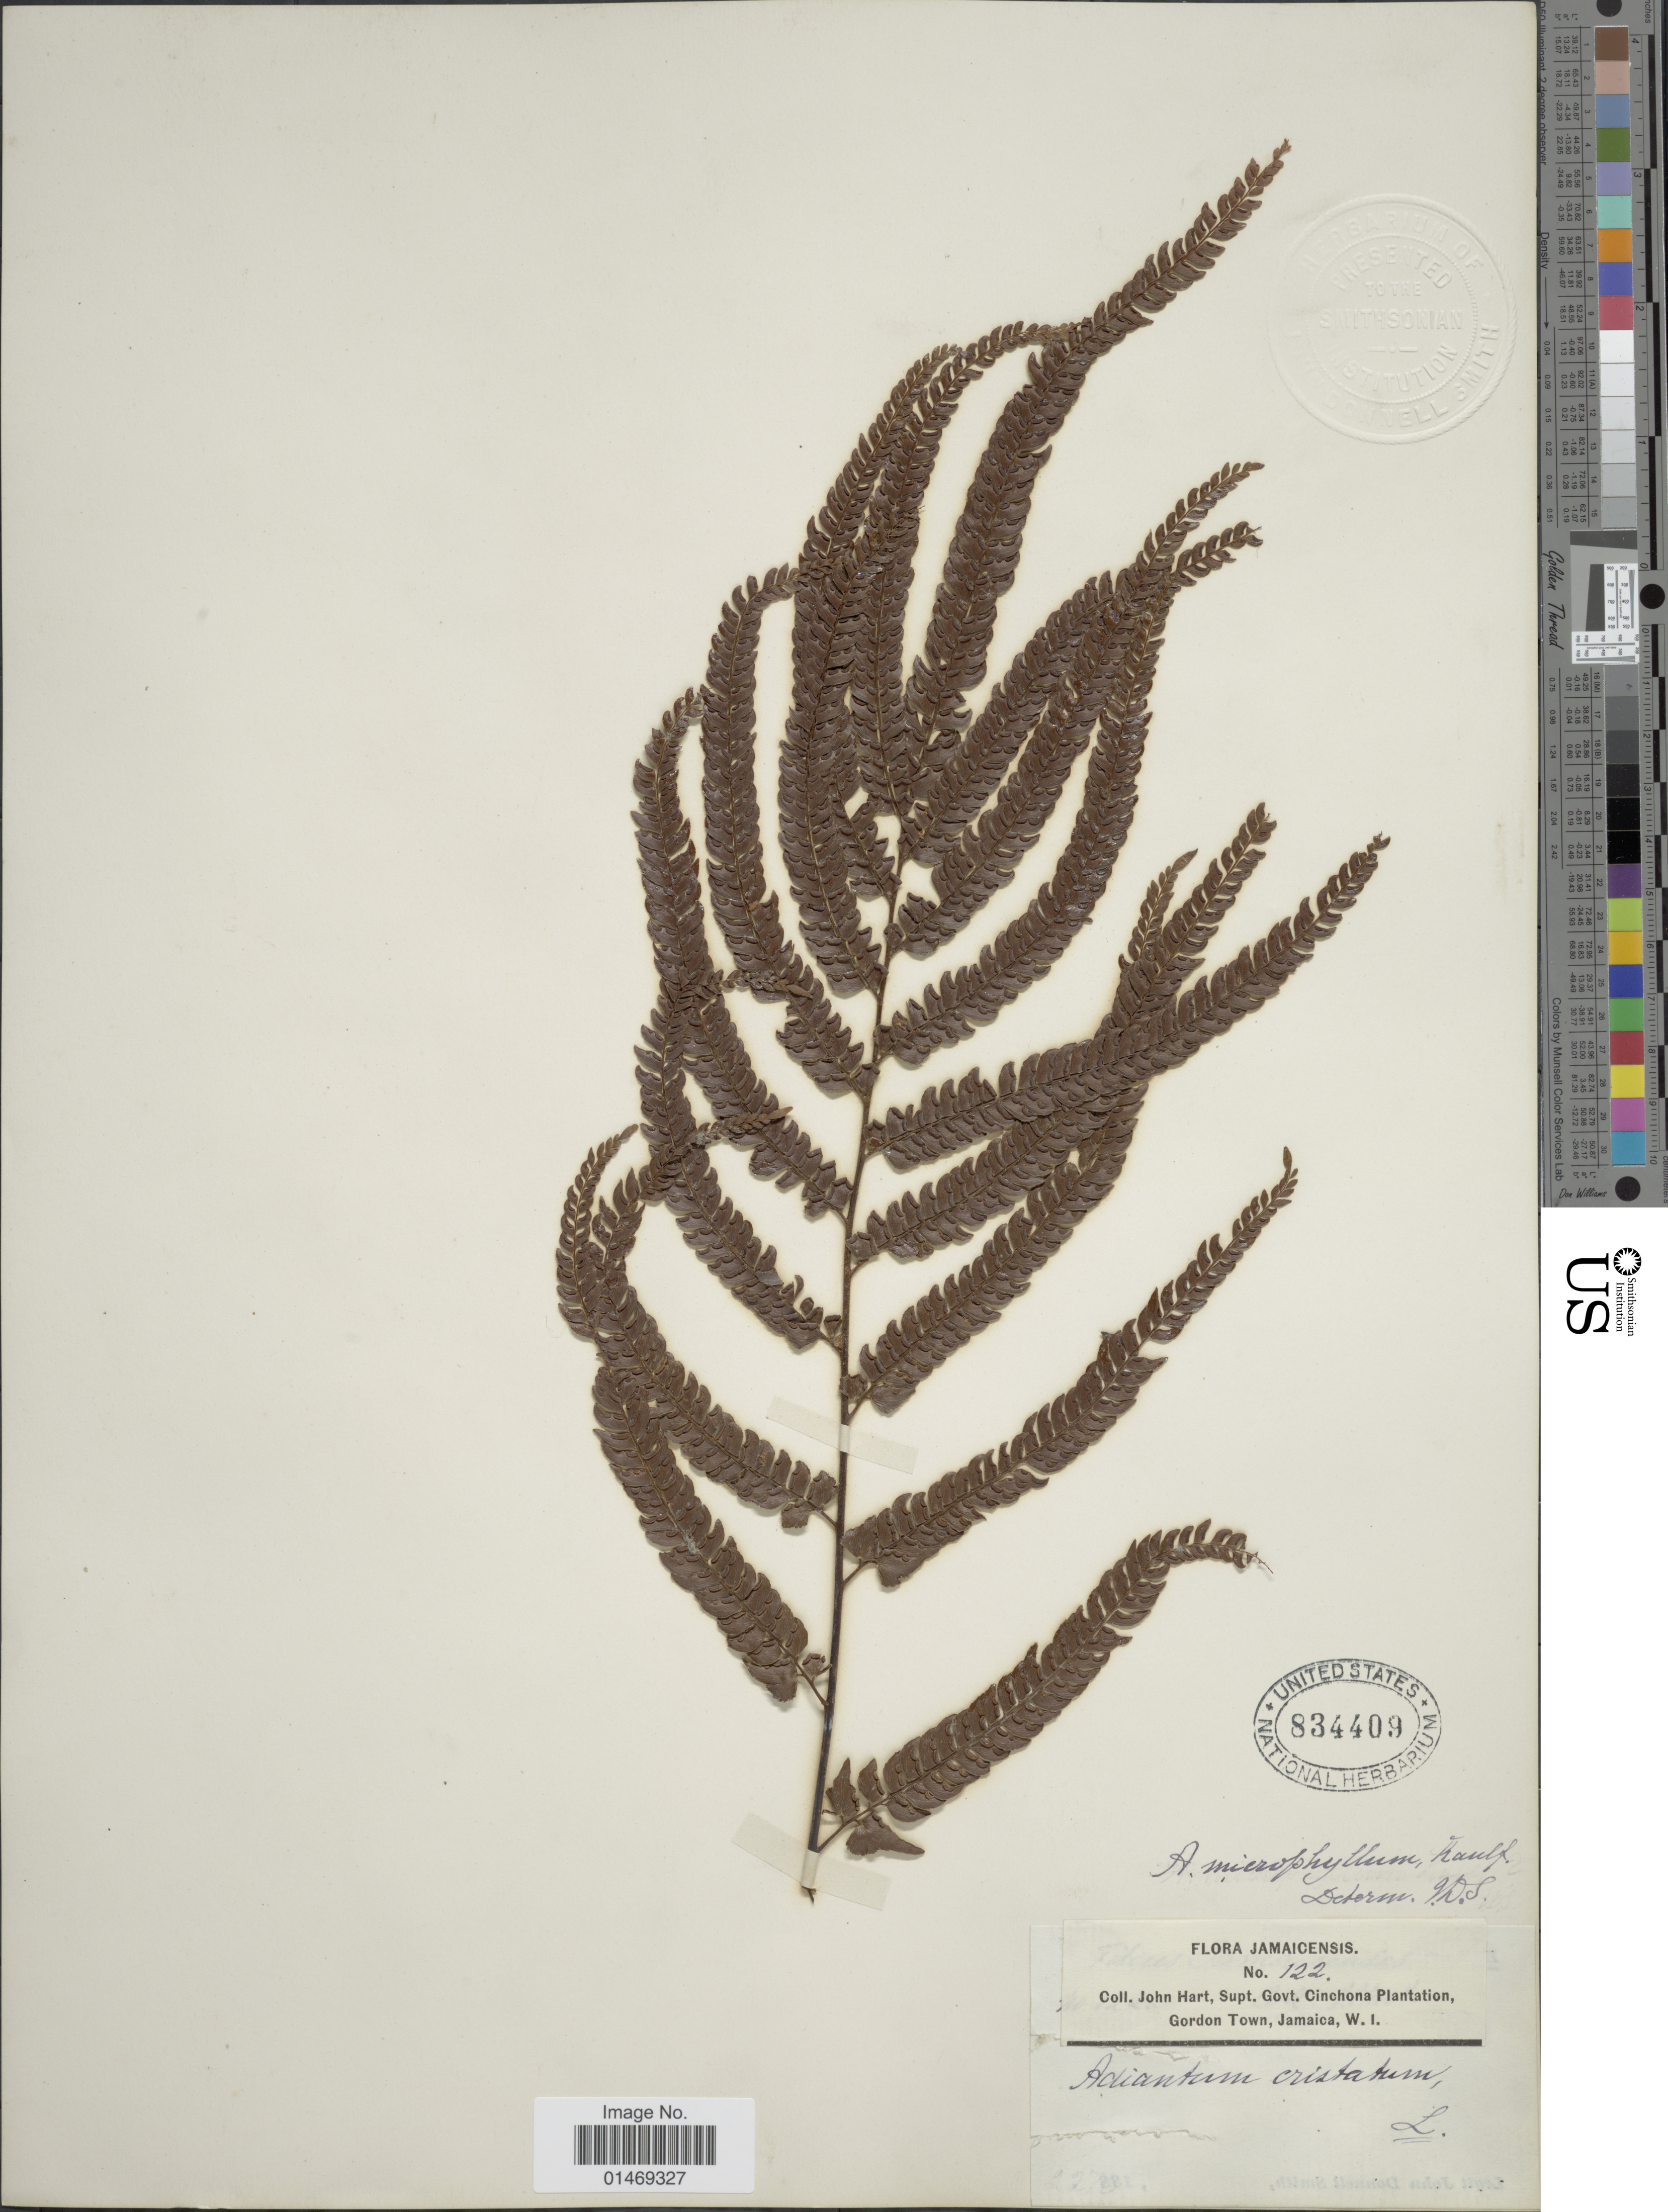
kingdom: Plantae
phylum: Tracheophyta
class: Polypodiopsida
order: Polypodiales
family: Pteridaceae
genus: Adiantum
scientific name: Adiantum pyramidale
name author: (L.) Willd.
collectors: J. H. Hart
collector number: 122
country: Jamaica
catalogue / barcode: US 834409